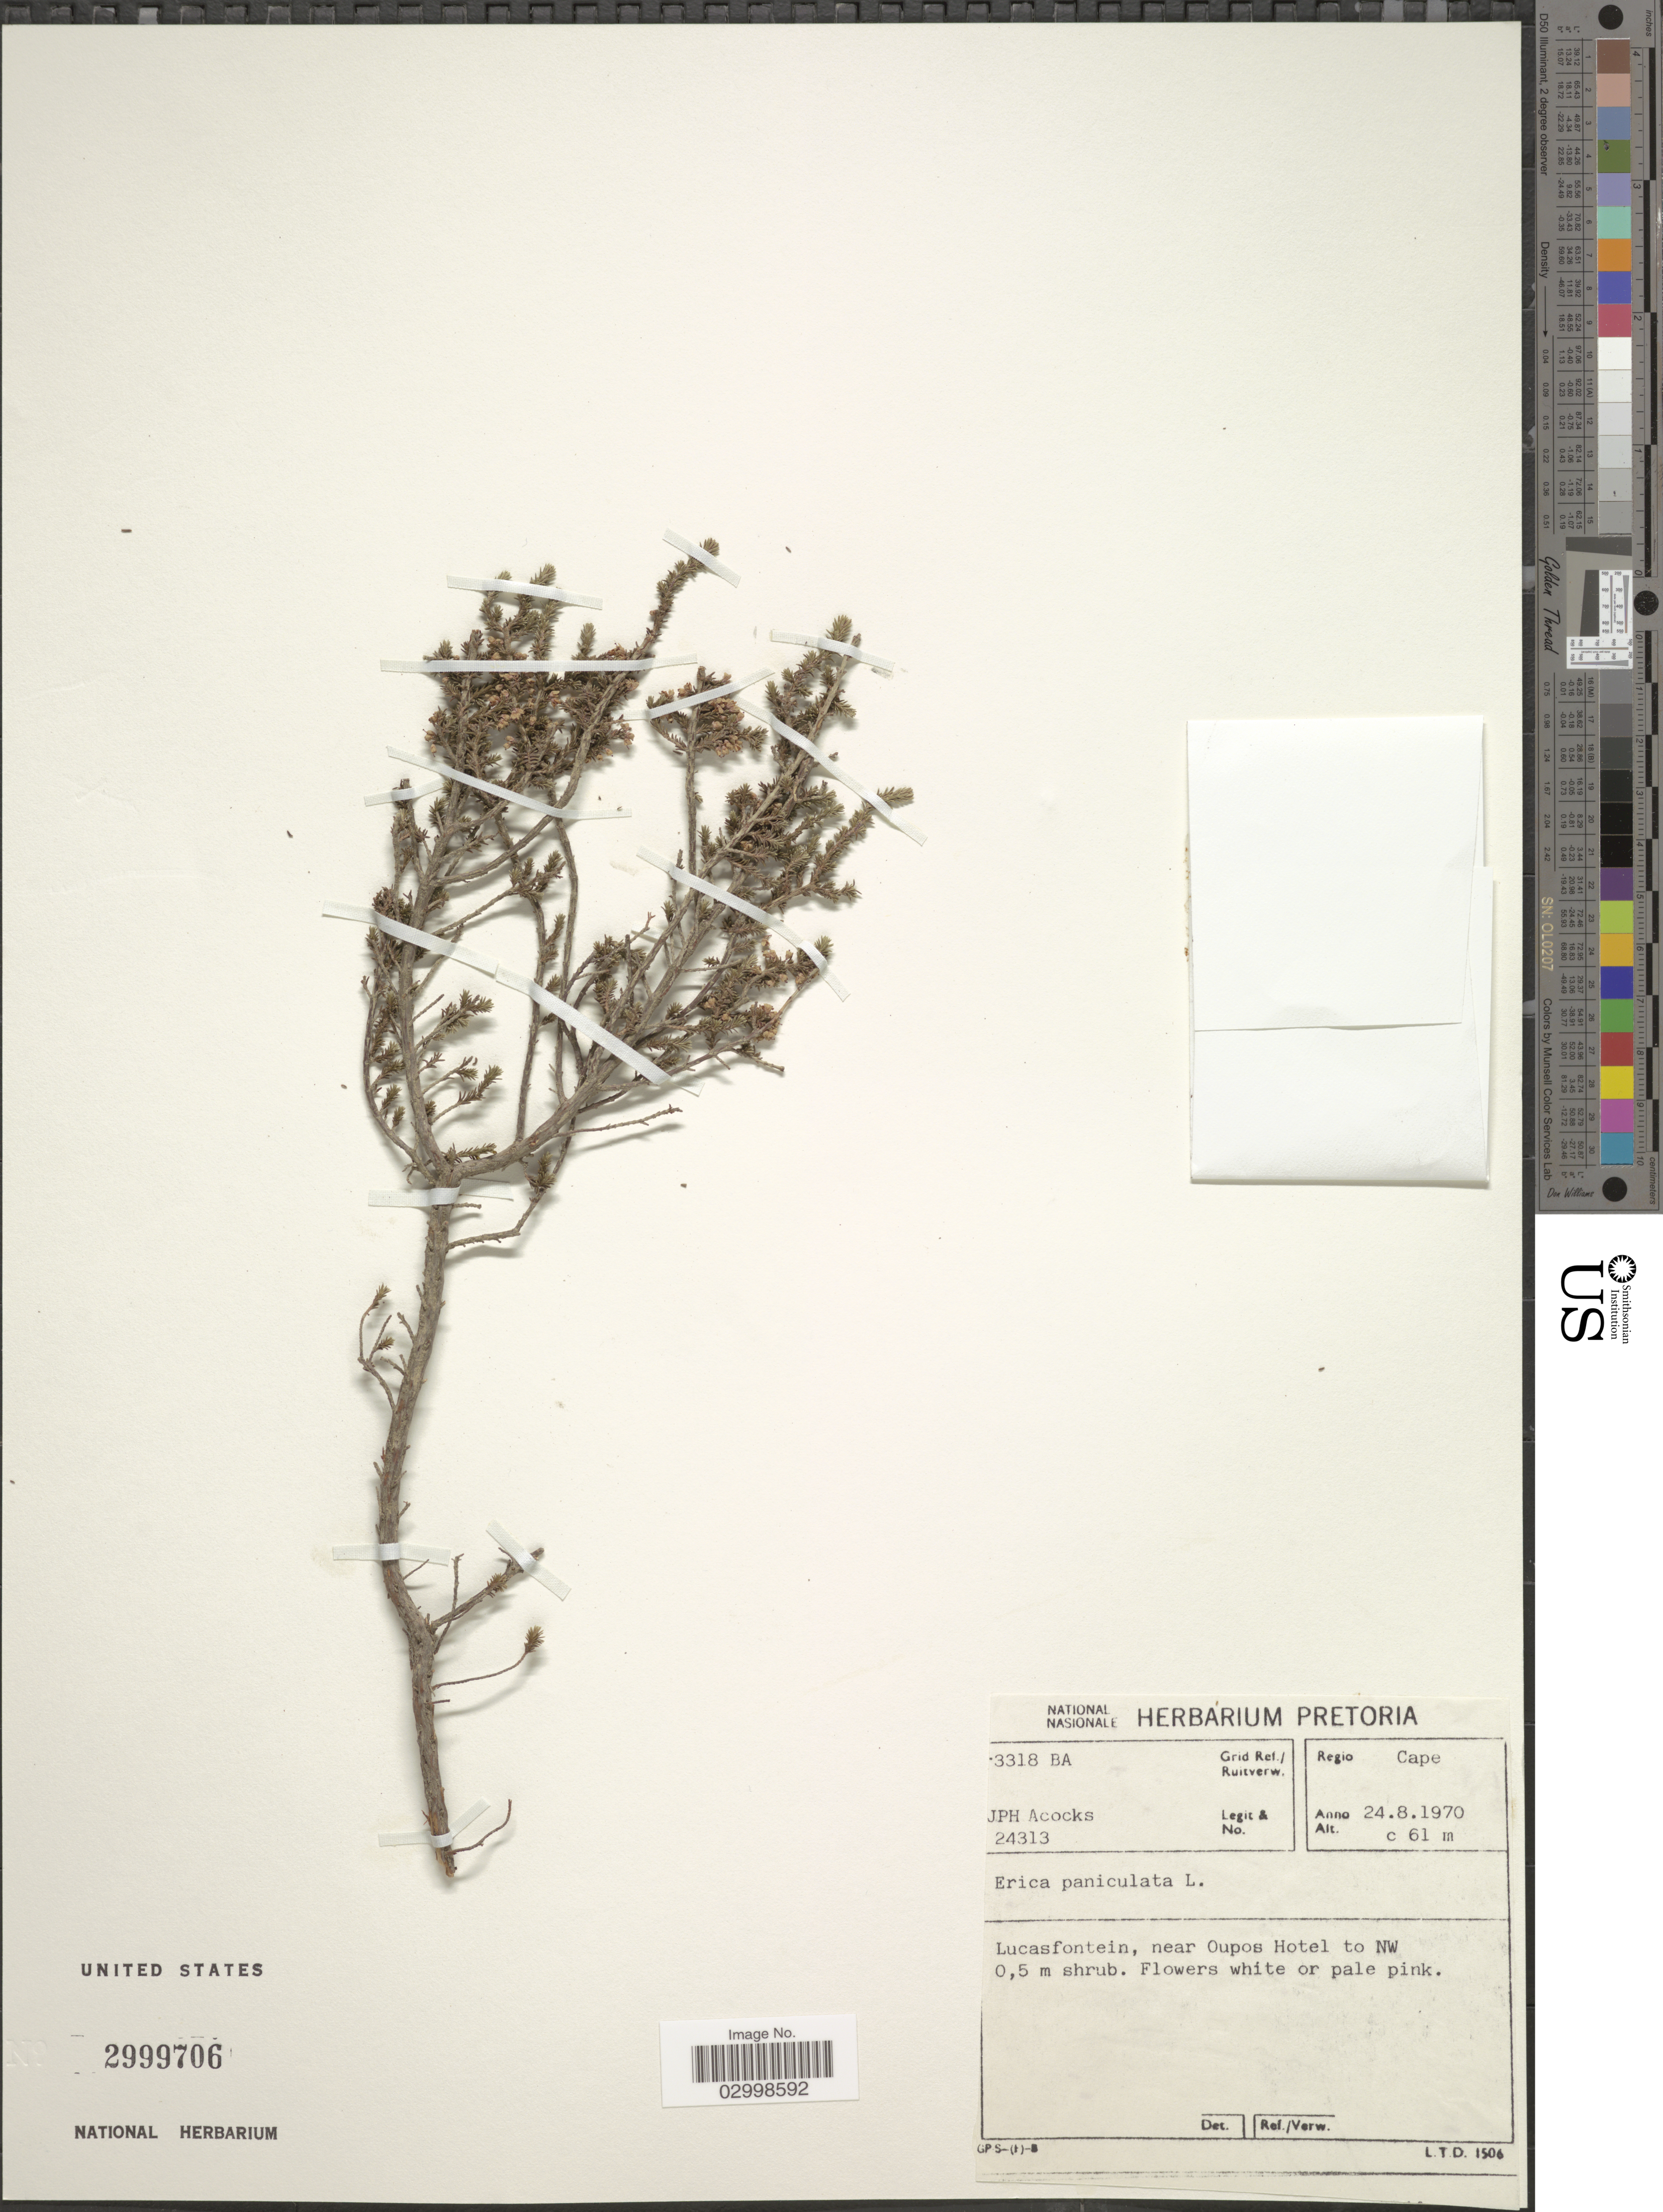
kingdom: Plantae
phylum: Tracheophyta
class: Magnoliopsida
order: Ericales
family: Ericaceae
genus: Erica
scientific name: Erica paniculata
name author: L.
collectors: J. P. Acocks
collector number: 24313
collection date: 1970-08-24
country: South Africa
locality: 3318 BA Grid Ref. Regio Cape, Lucasfontein, near Oupos Hotel to NW.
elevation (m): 61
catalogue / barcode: US 2999706